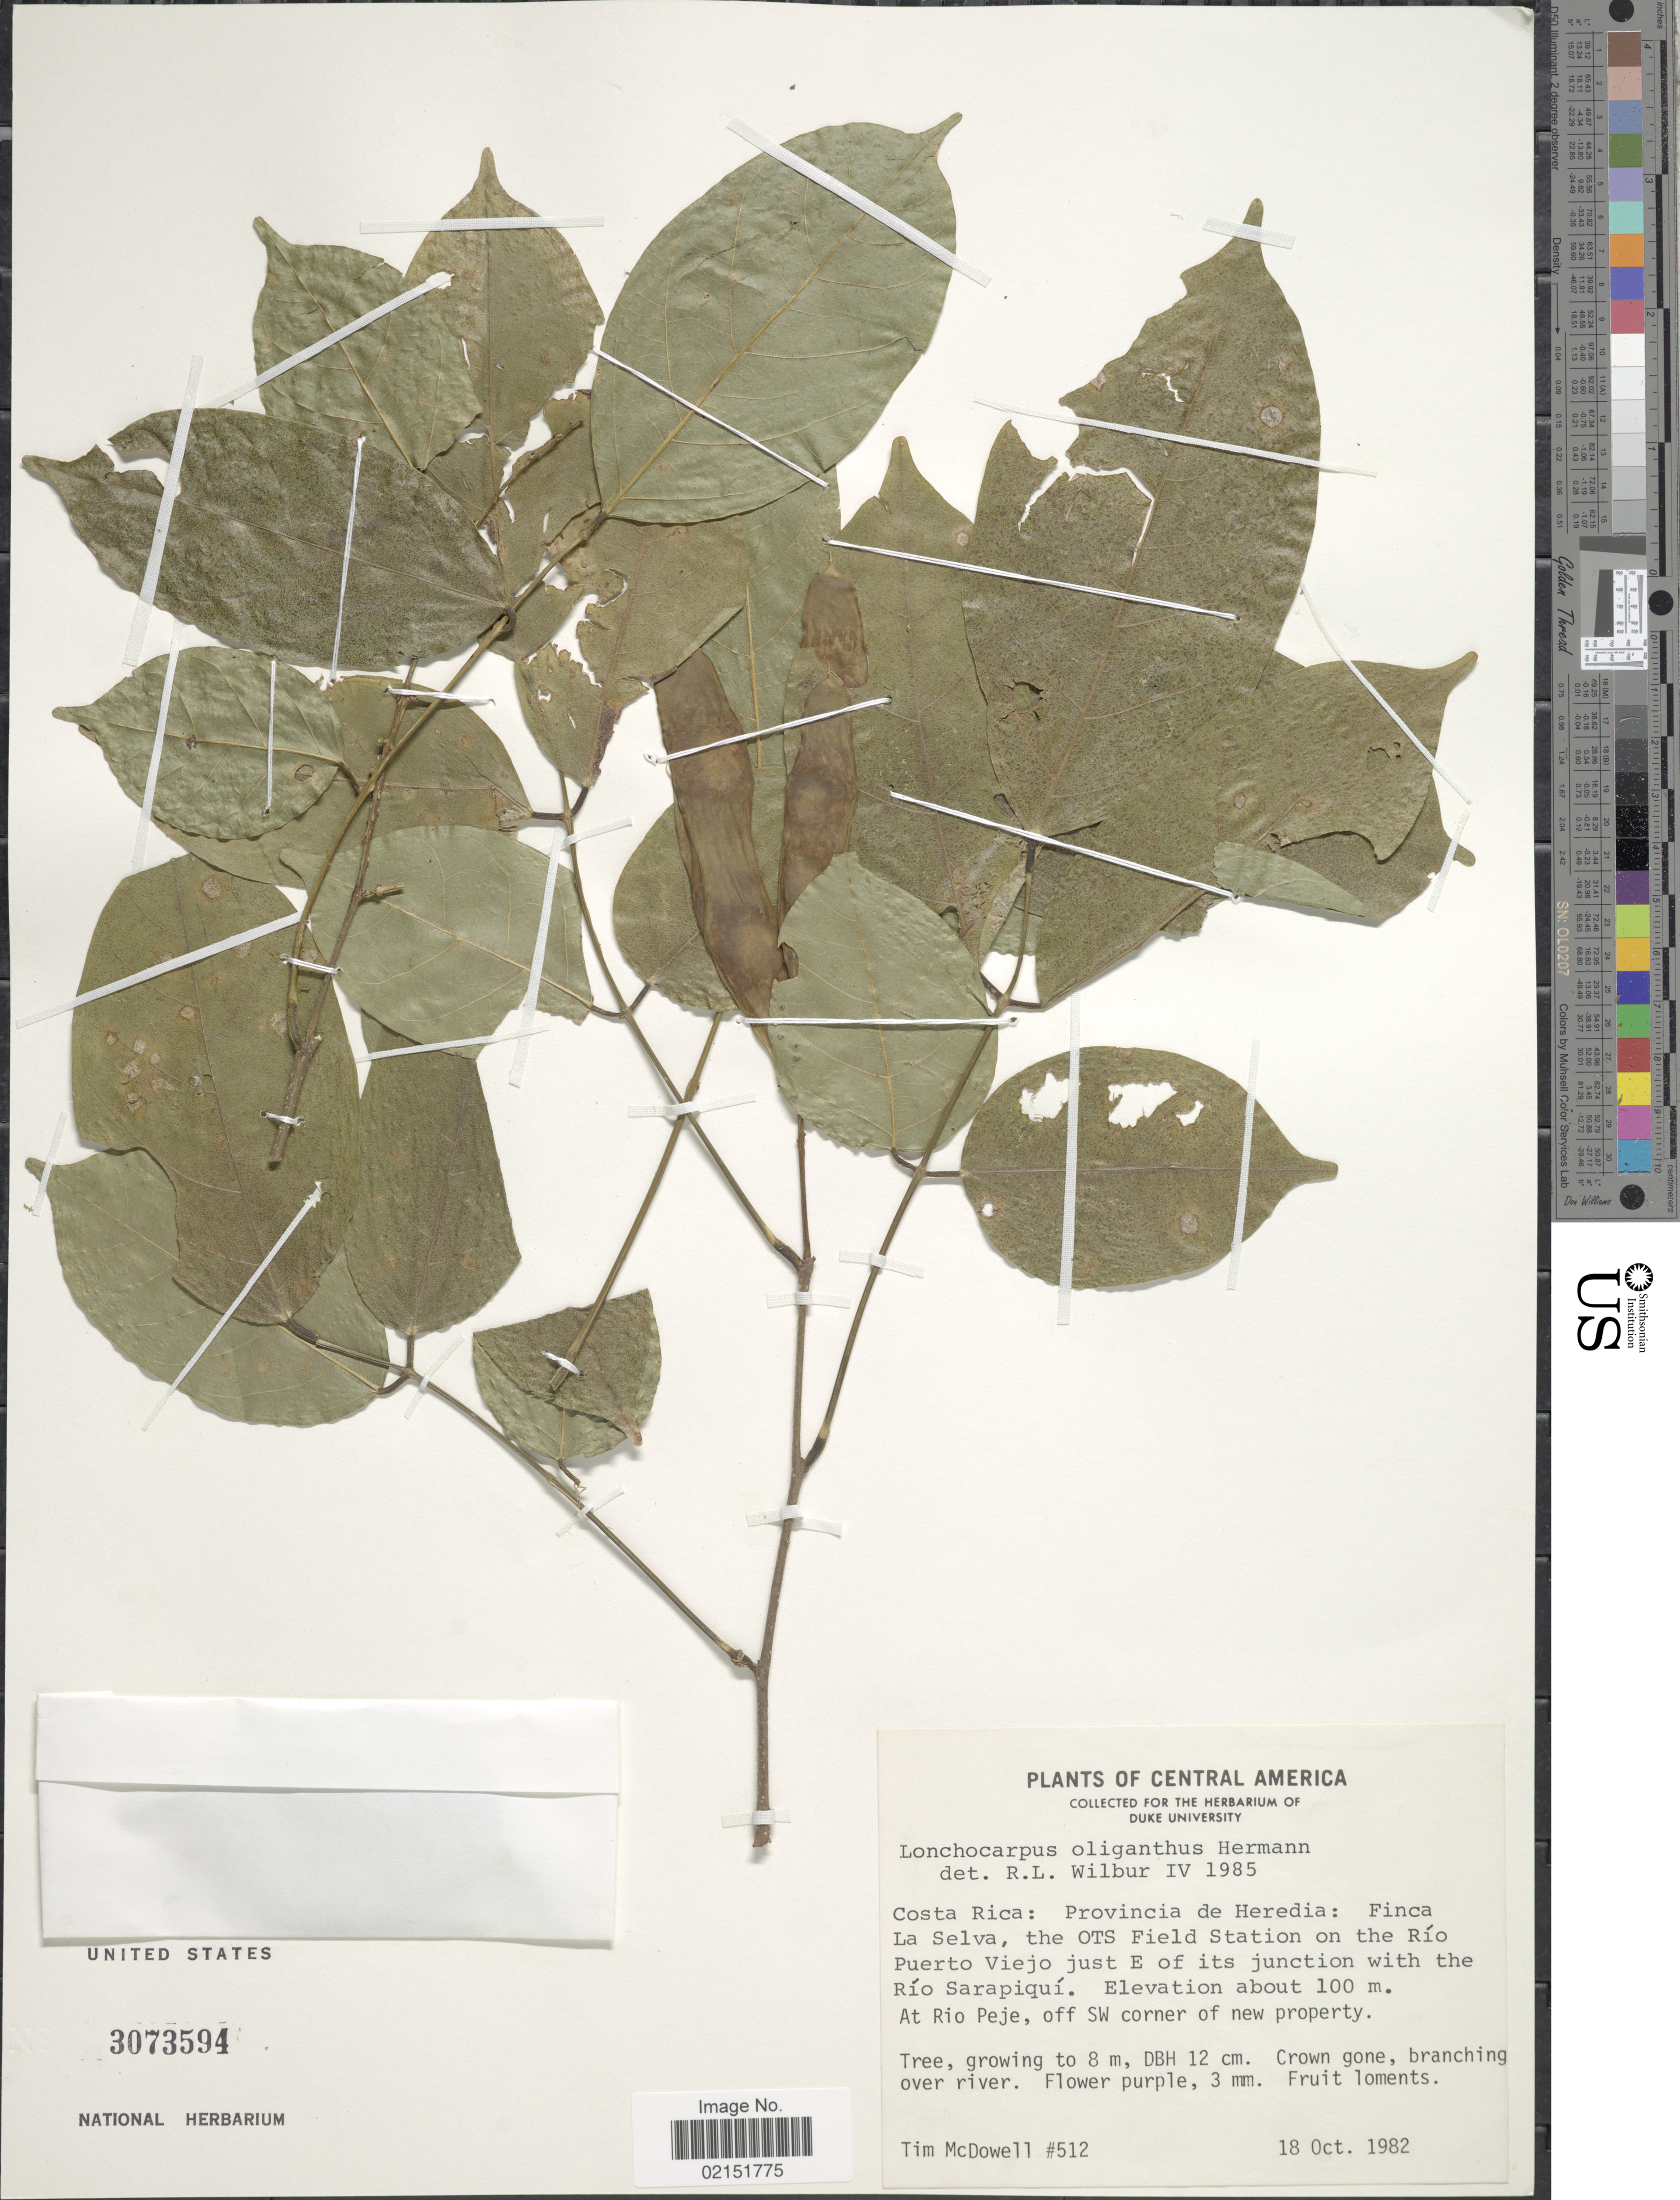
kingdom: Plantae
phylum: Tracheophyta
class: Magnoliopsida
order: Fabales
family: Fabaceae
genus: Lonchocarpus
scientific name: Lonchocarpus oliganthus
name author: F.J. Herm.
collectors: T. McDowell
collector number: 512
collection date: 1982-10-18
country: Costa Rica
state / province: Heredia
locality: Finca La Selva, the OTS Field Station on the Rio Puerto Viejo just E of its junction with the Rio Sarapiqui, at Rio Peje, off SW corner of new property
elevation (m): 100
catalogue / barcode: US 3073594